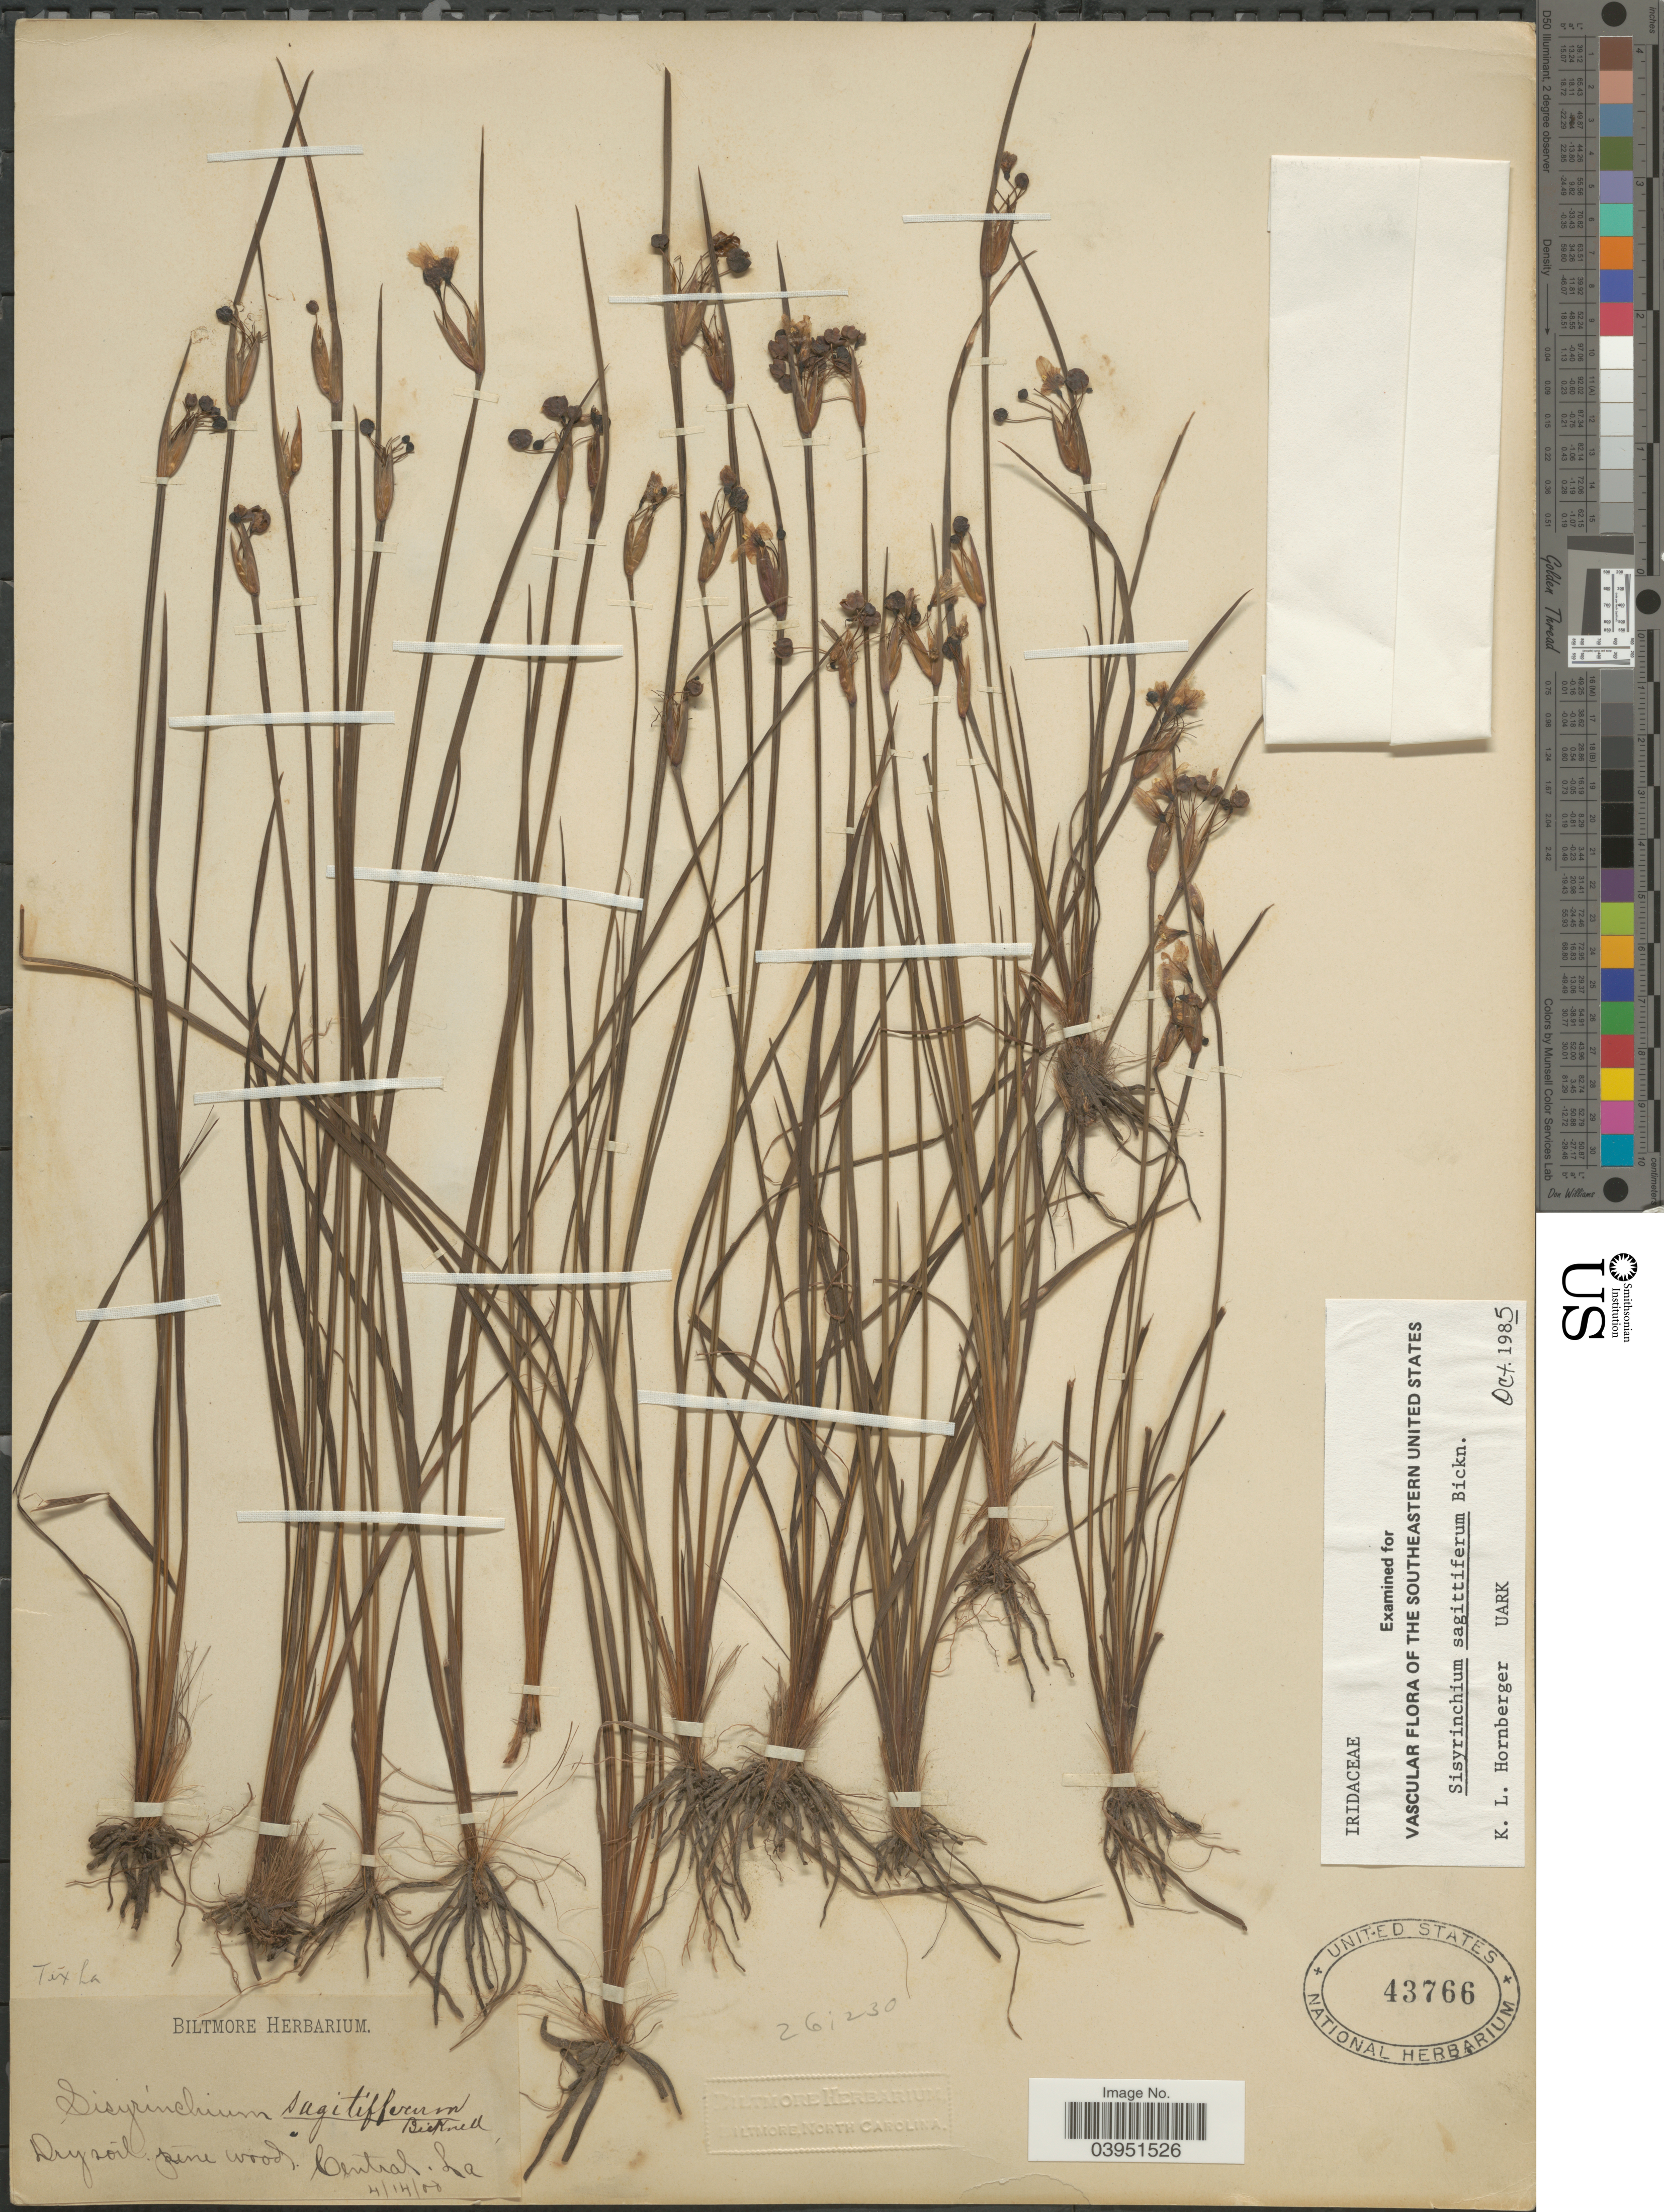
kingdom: Plantae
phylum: Tracheophyta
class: Liliopsida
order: Asparagales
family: Iridaceae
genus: Sisyrinchium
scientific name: Sisyrinchium sagittiferum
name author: E.P. Bicknell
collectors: ex herb. Biltmore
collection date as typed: Transcribed d/m/y: 14/4/0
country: United States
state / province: Louisiana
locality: Central. Tex La [unsure placement]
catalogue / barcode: US 43766